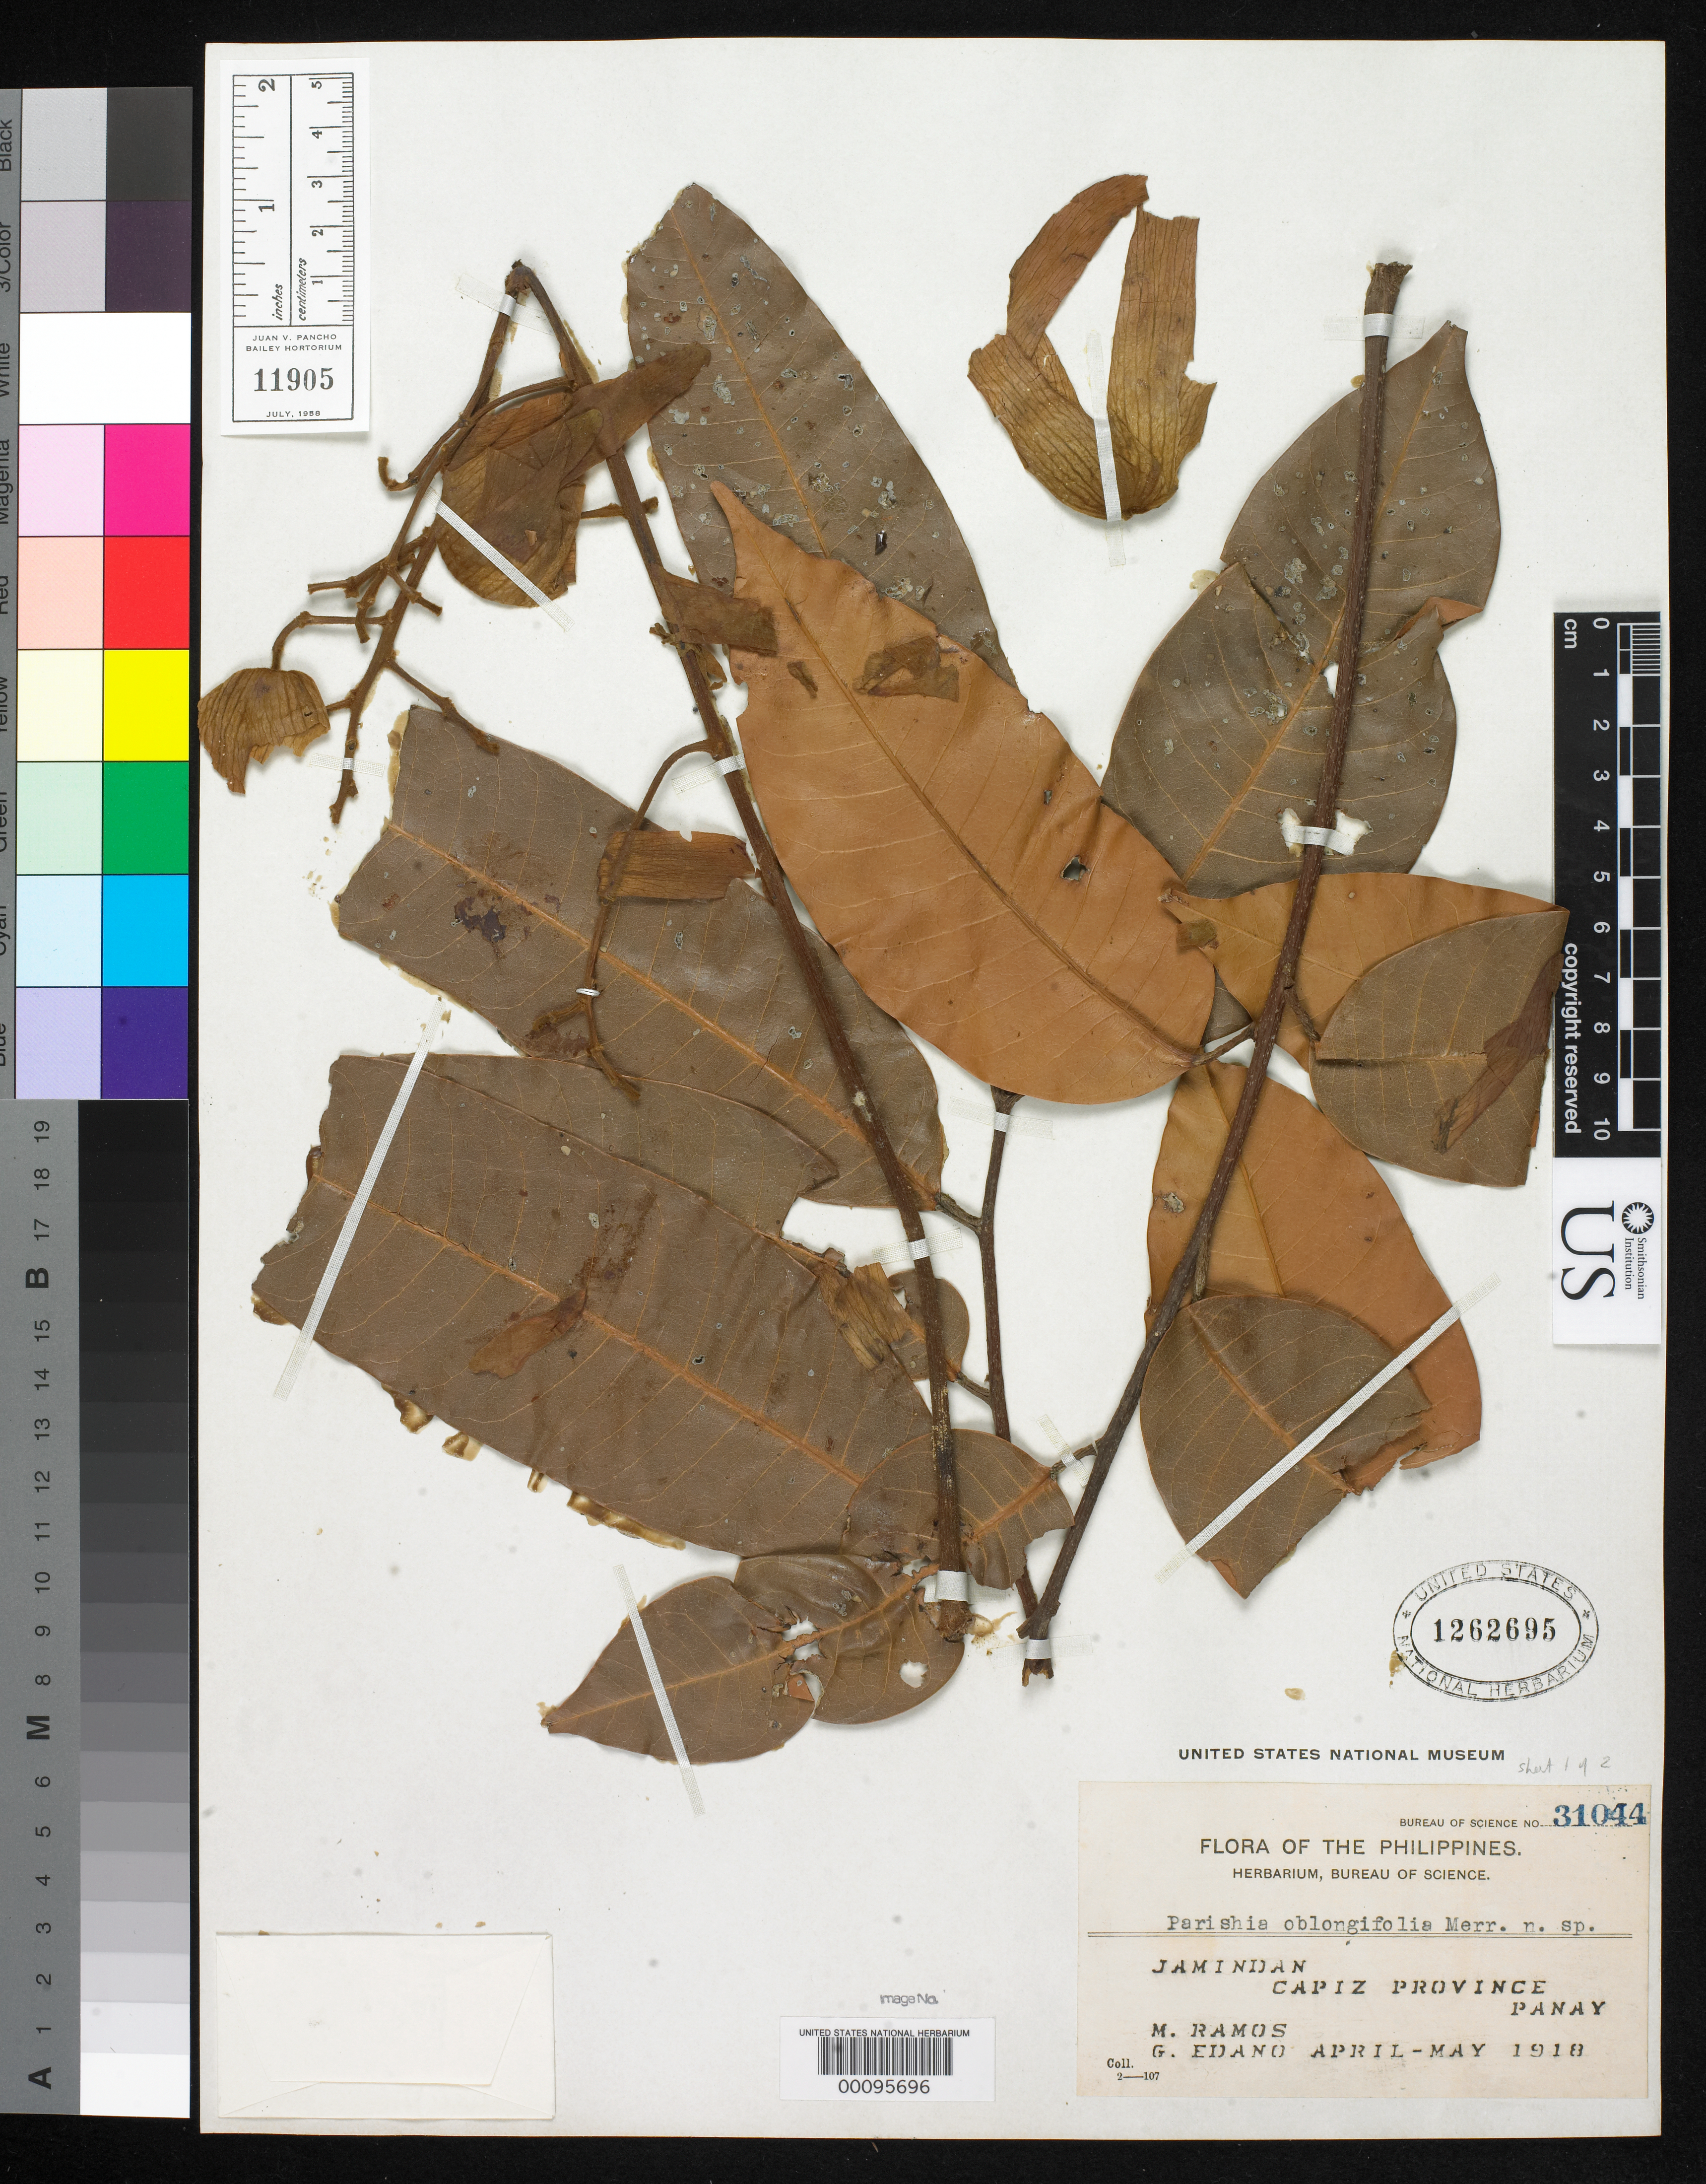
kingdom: Plantae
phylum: Tracheophyta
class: Magnoliopsida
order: Sapindales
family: Anacardiaceae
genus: Parishia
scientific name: Parishia oblongifolia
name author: Merr.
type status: Isotype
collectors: M. Ramos & G. E. Edaño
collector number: Bur. Sci. 31044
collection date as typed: Apr 1918 to -- May 1918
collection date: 1918-04/1918-05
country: Philippines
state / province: Western Visayas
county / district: Capiz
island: Panay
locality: Jamindan.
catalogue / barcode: US 1262695